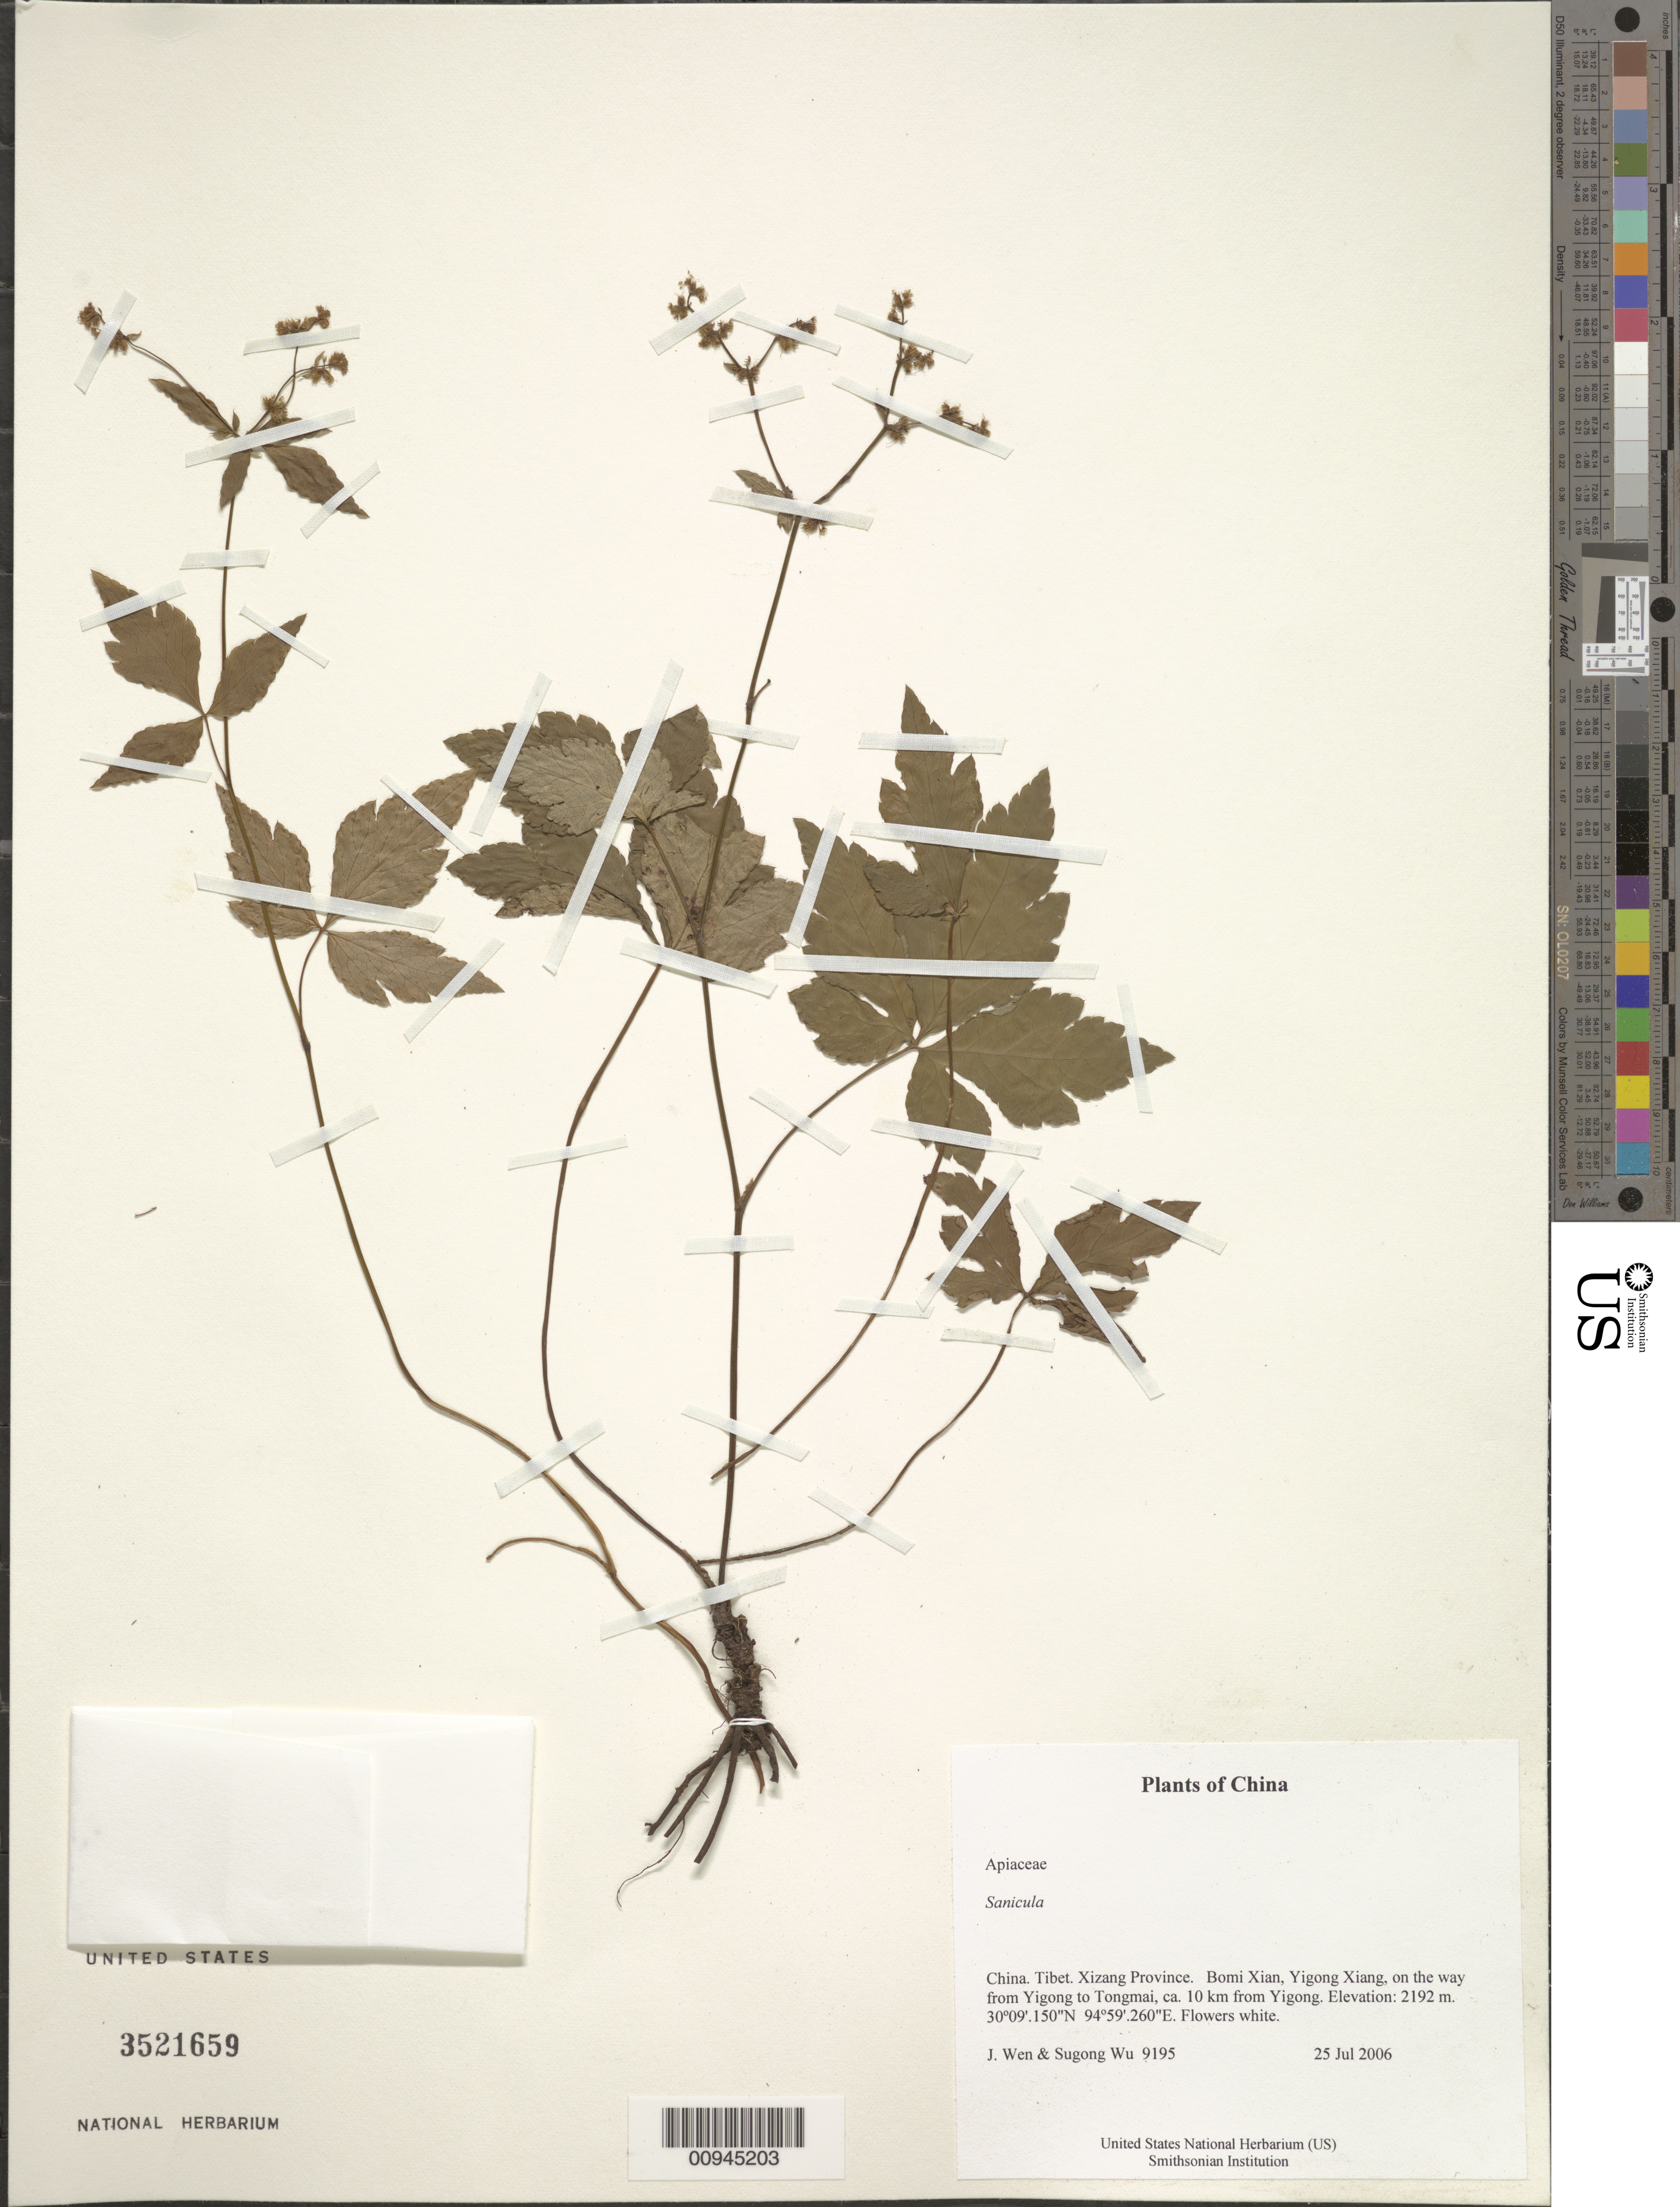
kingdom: Plantae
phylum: Tracheophyta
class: Magnoliopsida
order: Apiales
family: Apiaceae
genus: Sanicula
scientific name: Sanicula sp.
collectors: J. Wen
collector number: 9195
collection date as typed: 25 Jul 2006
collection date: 2006-07-25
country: China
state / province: Xizang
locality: Xizang Province. Bomi Xian, Yigong Xiang, on the way from Yigong to Tongmai, ca. 10 km from Yigong.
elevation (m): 2192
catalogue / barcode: US 3521659